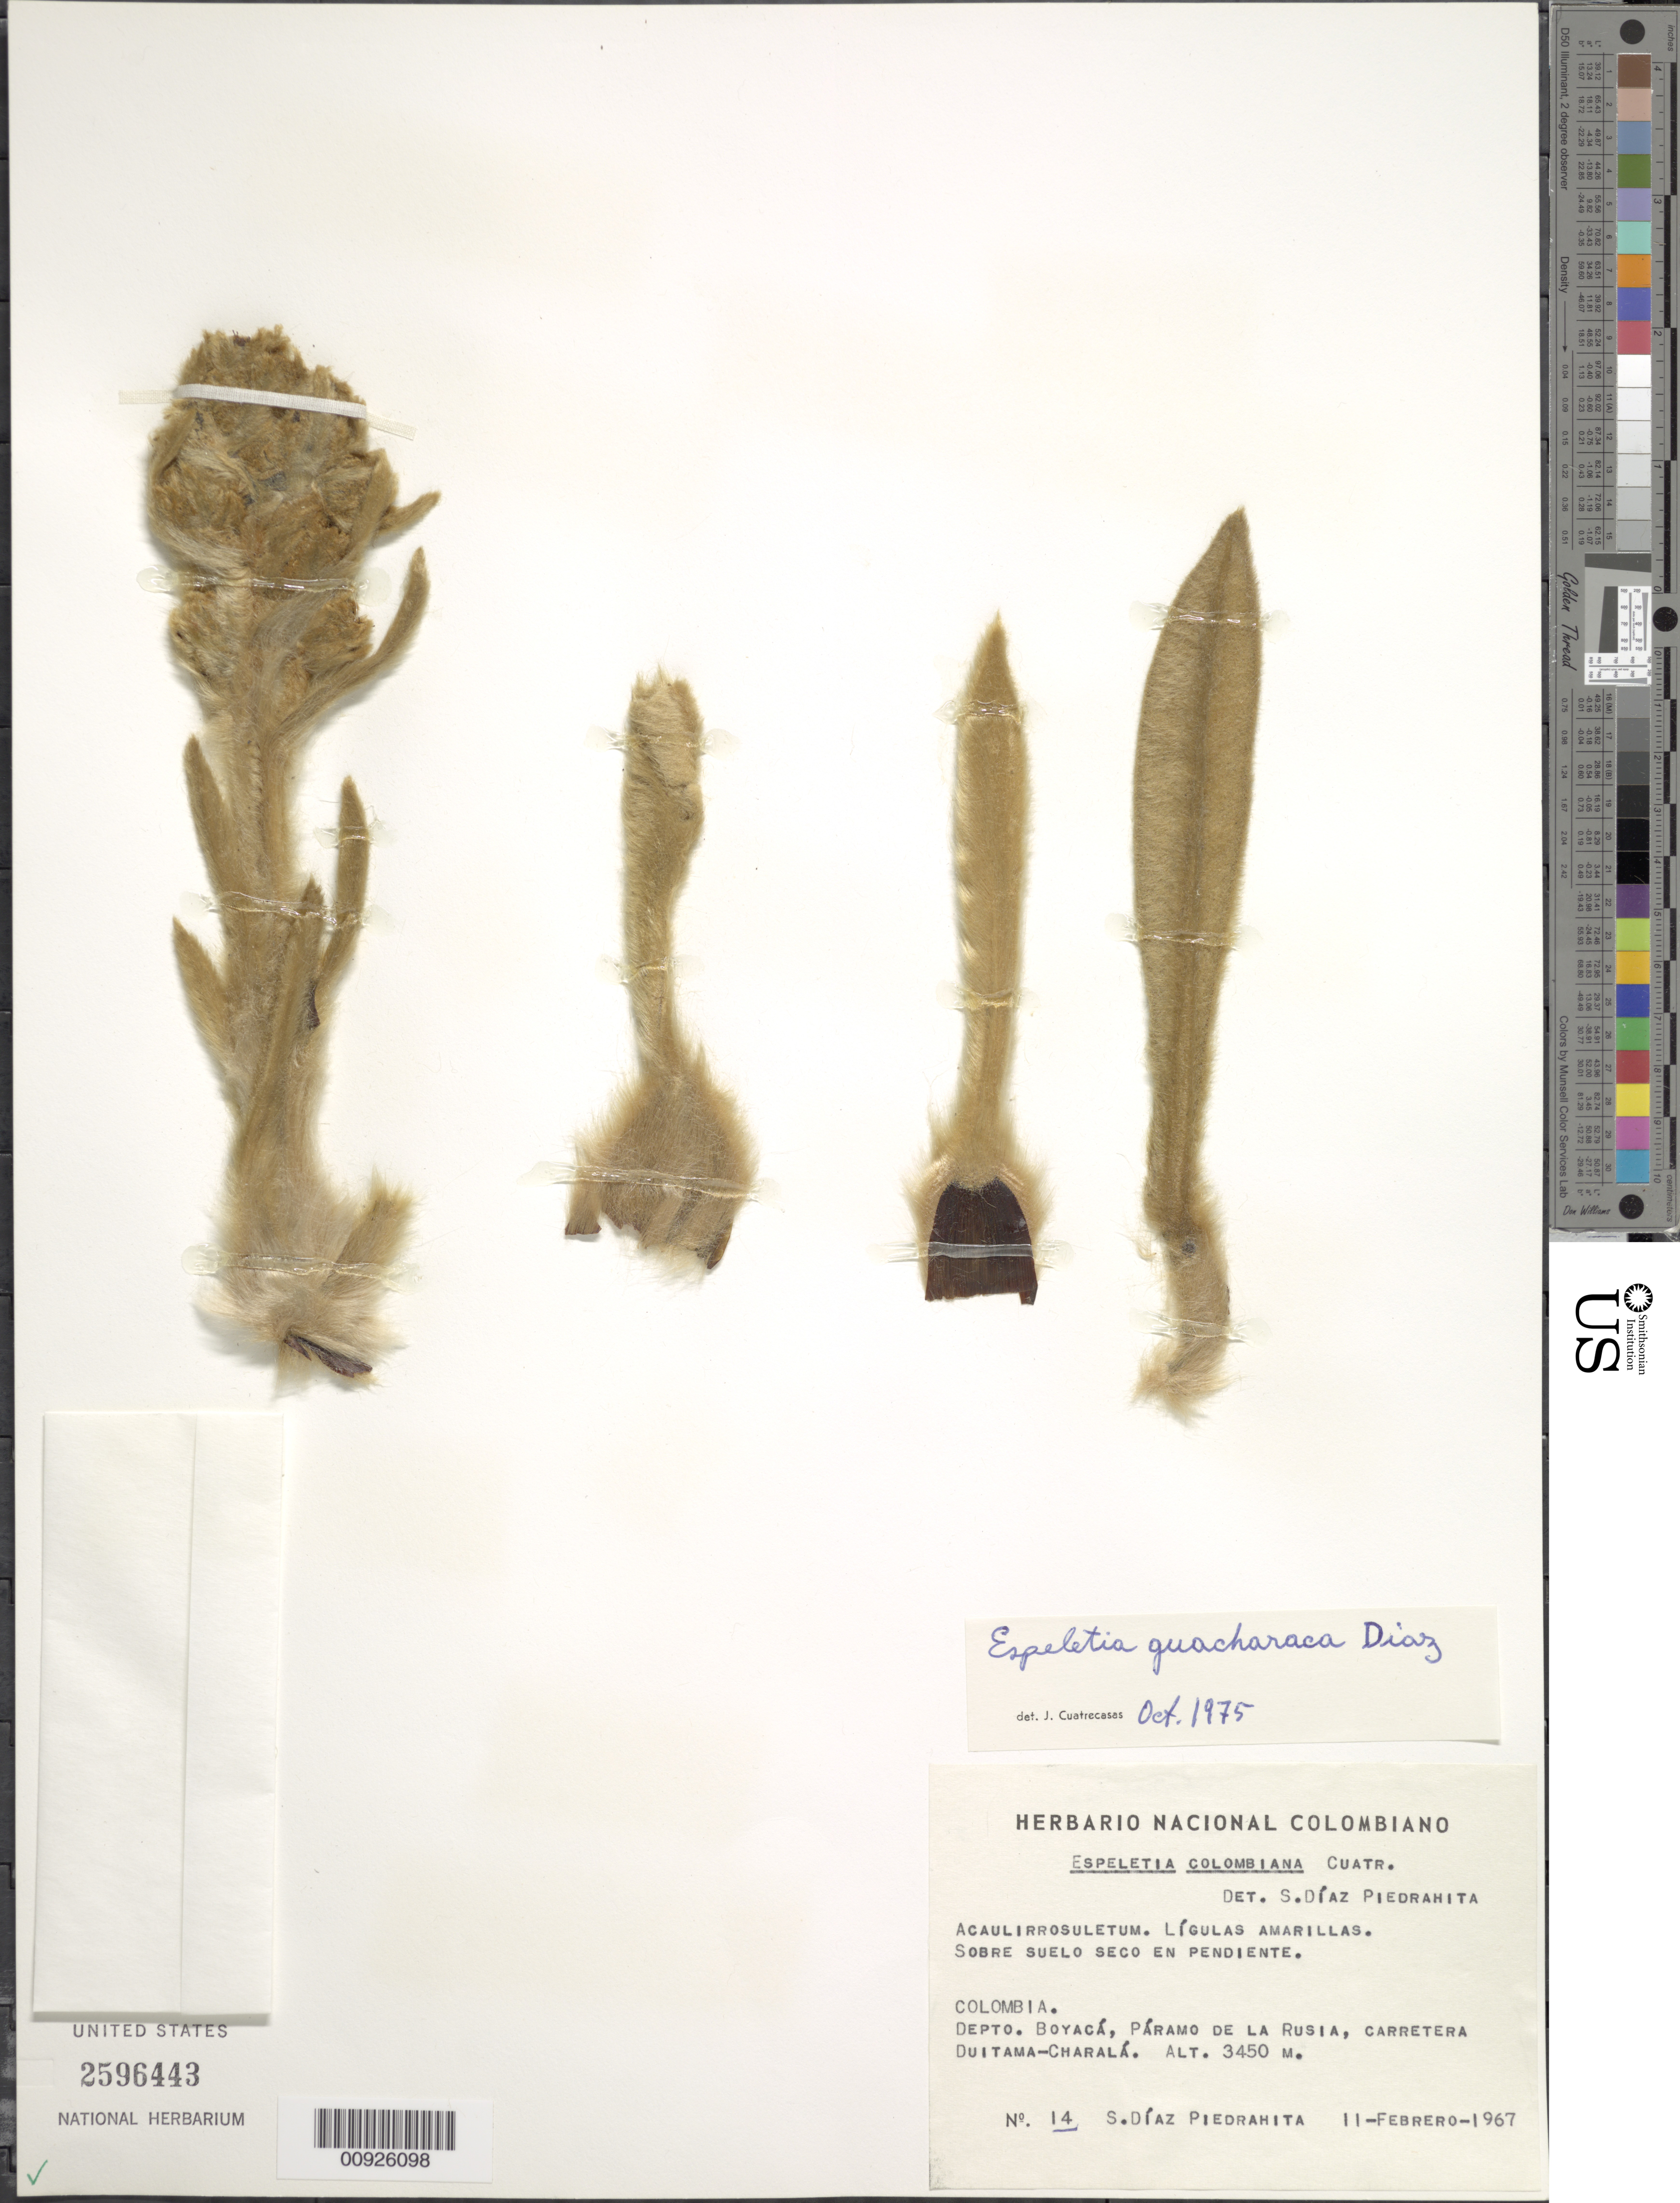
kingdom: Plantae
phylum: Tracheophyta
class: Magnoliopsida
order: Asterales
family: Asteraceae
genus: Espeletiopsis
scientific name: Espeletiopsis jimenez-quesadae var. guacharaca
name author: (S. Díaz) Cuatrec.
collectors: S. Díaz Píedrahíta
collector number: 14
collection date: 1967-02-11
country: Colombia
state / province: Boyacá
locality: Depto. Boyacá, Paramo de La Rusia, carretera Duitama-Charala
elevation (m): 3450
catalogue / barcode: US 2596443